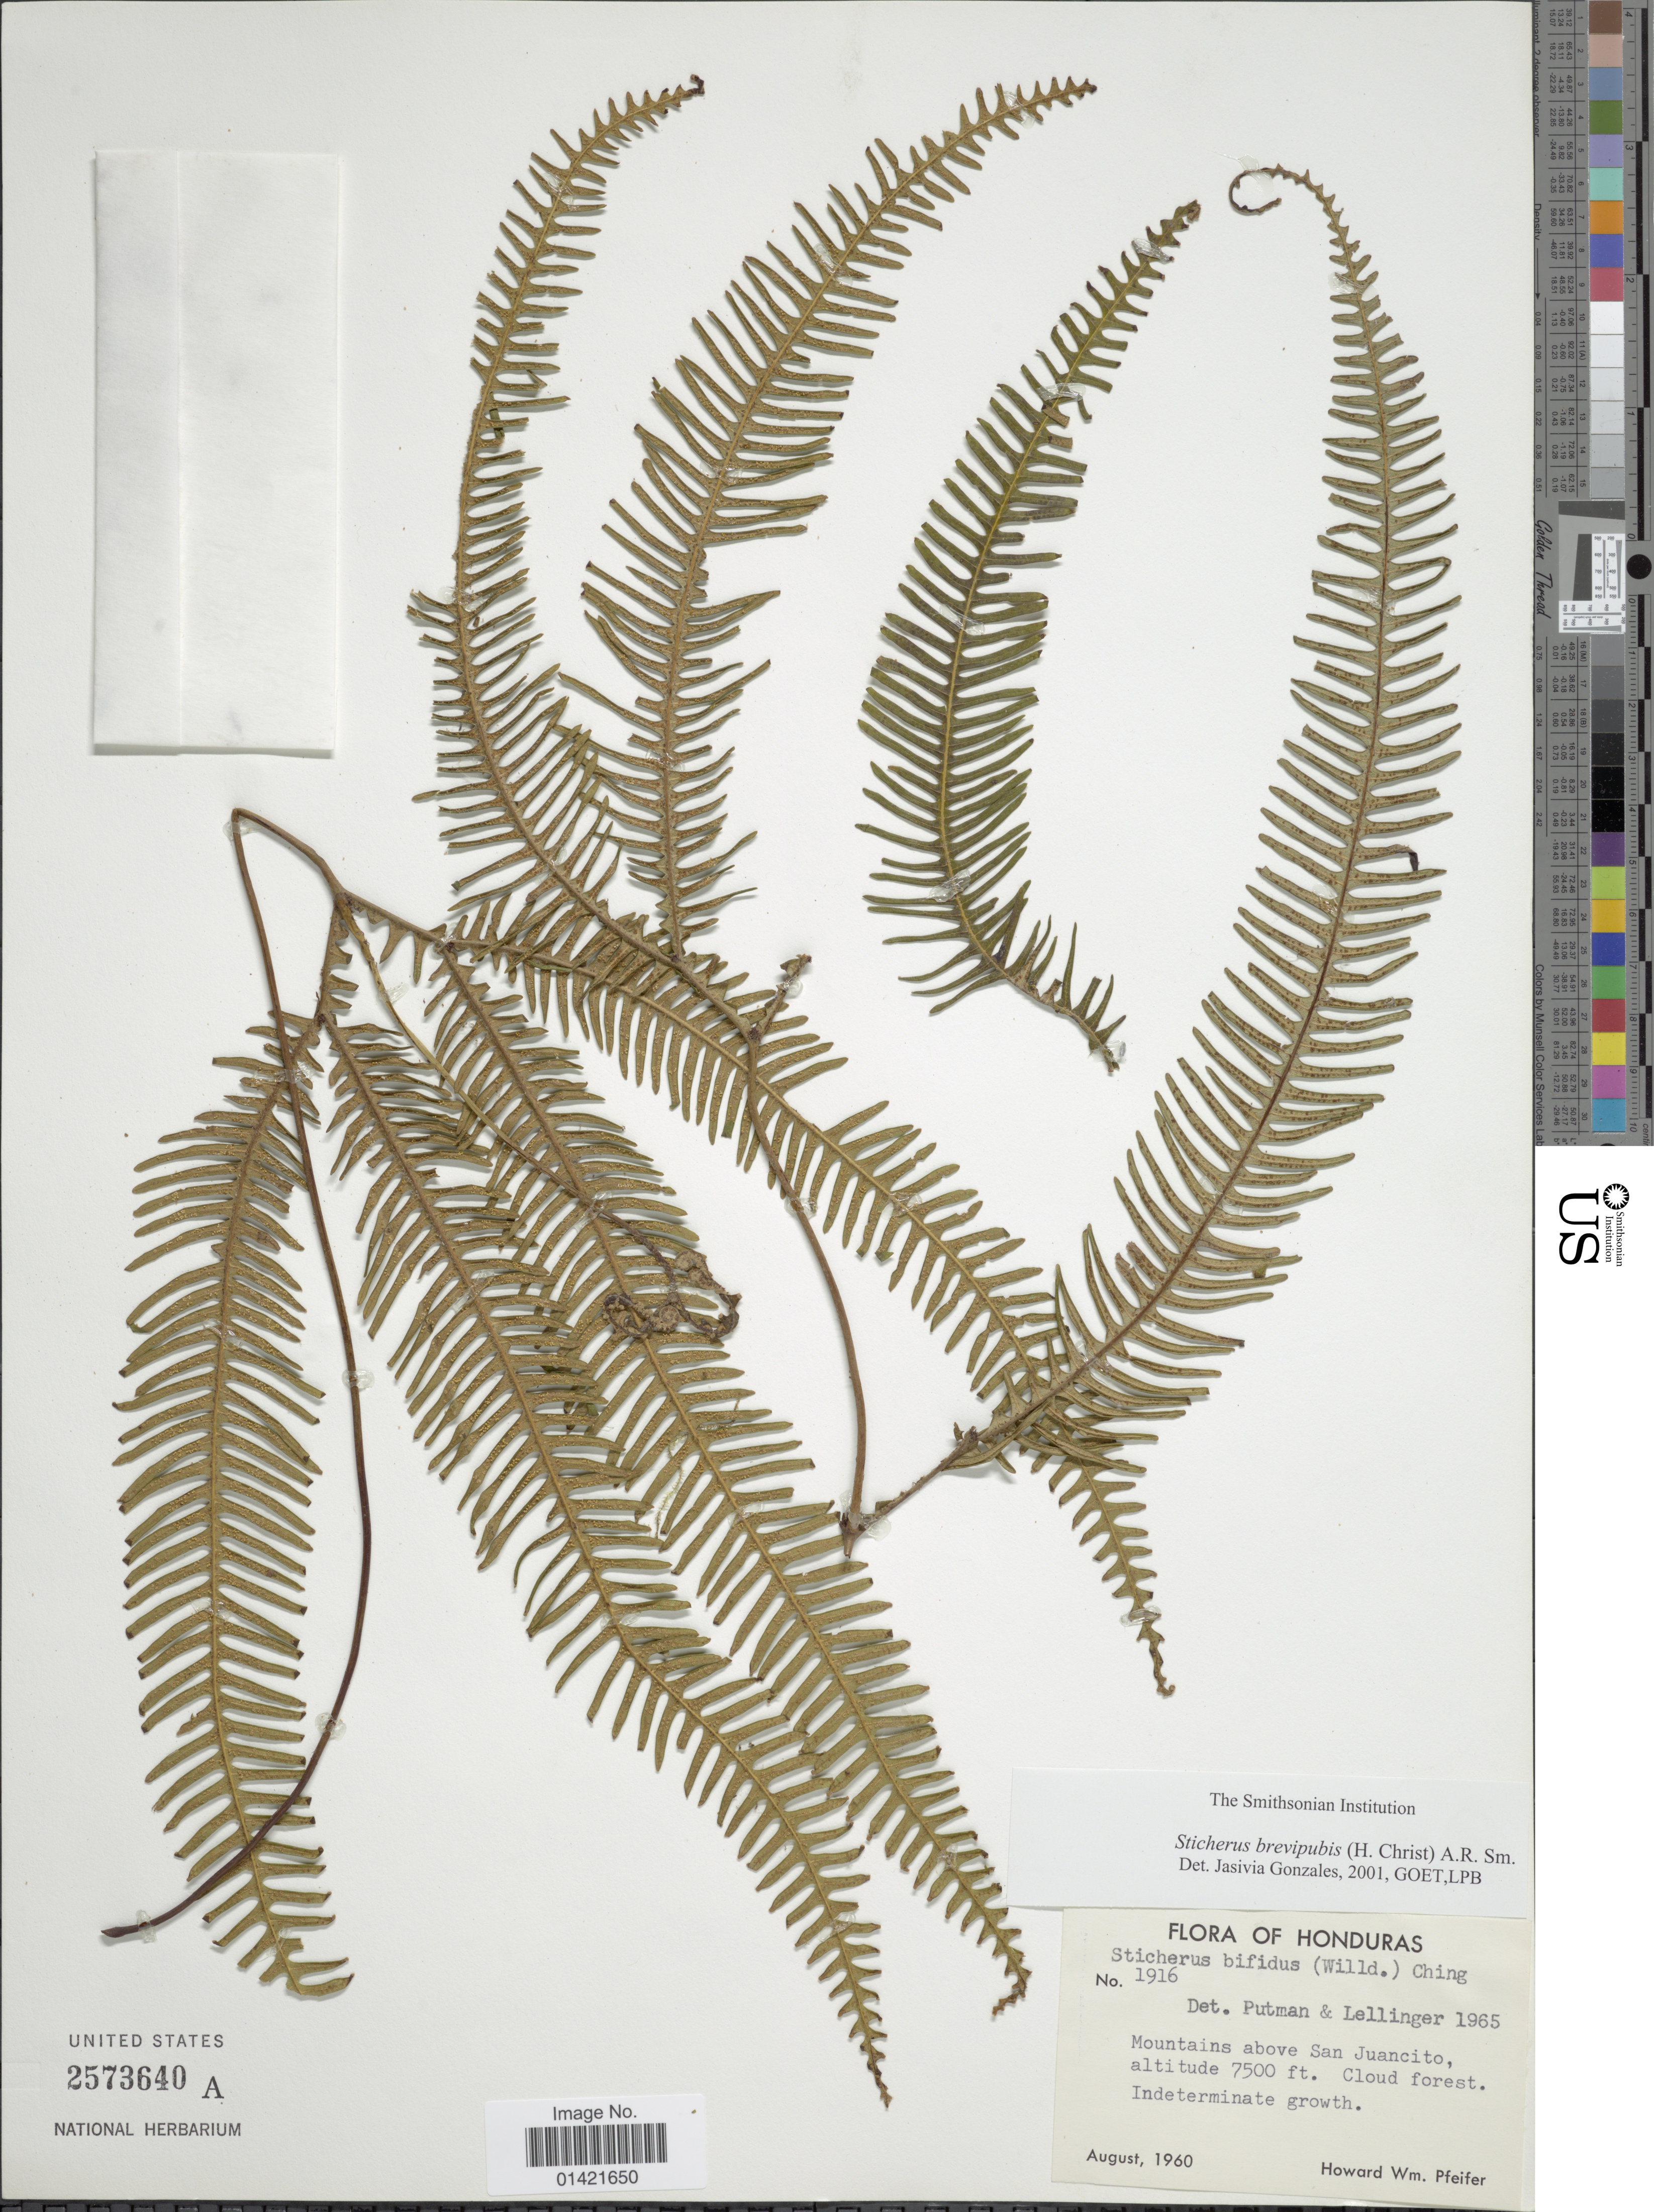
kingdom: Plantae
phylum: Tracheophyta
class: Polypodiopsida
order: Gleicheniales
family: Gleicheniaceae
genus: Sticherus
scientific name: Sticherus fulvus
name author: (Desv.) Ching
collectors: H. W. Pfeifer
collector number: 1916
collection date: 1960-08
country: Honduras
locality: Mountains above San Juancito.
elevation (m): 2286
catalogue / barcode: US 2573640A